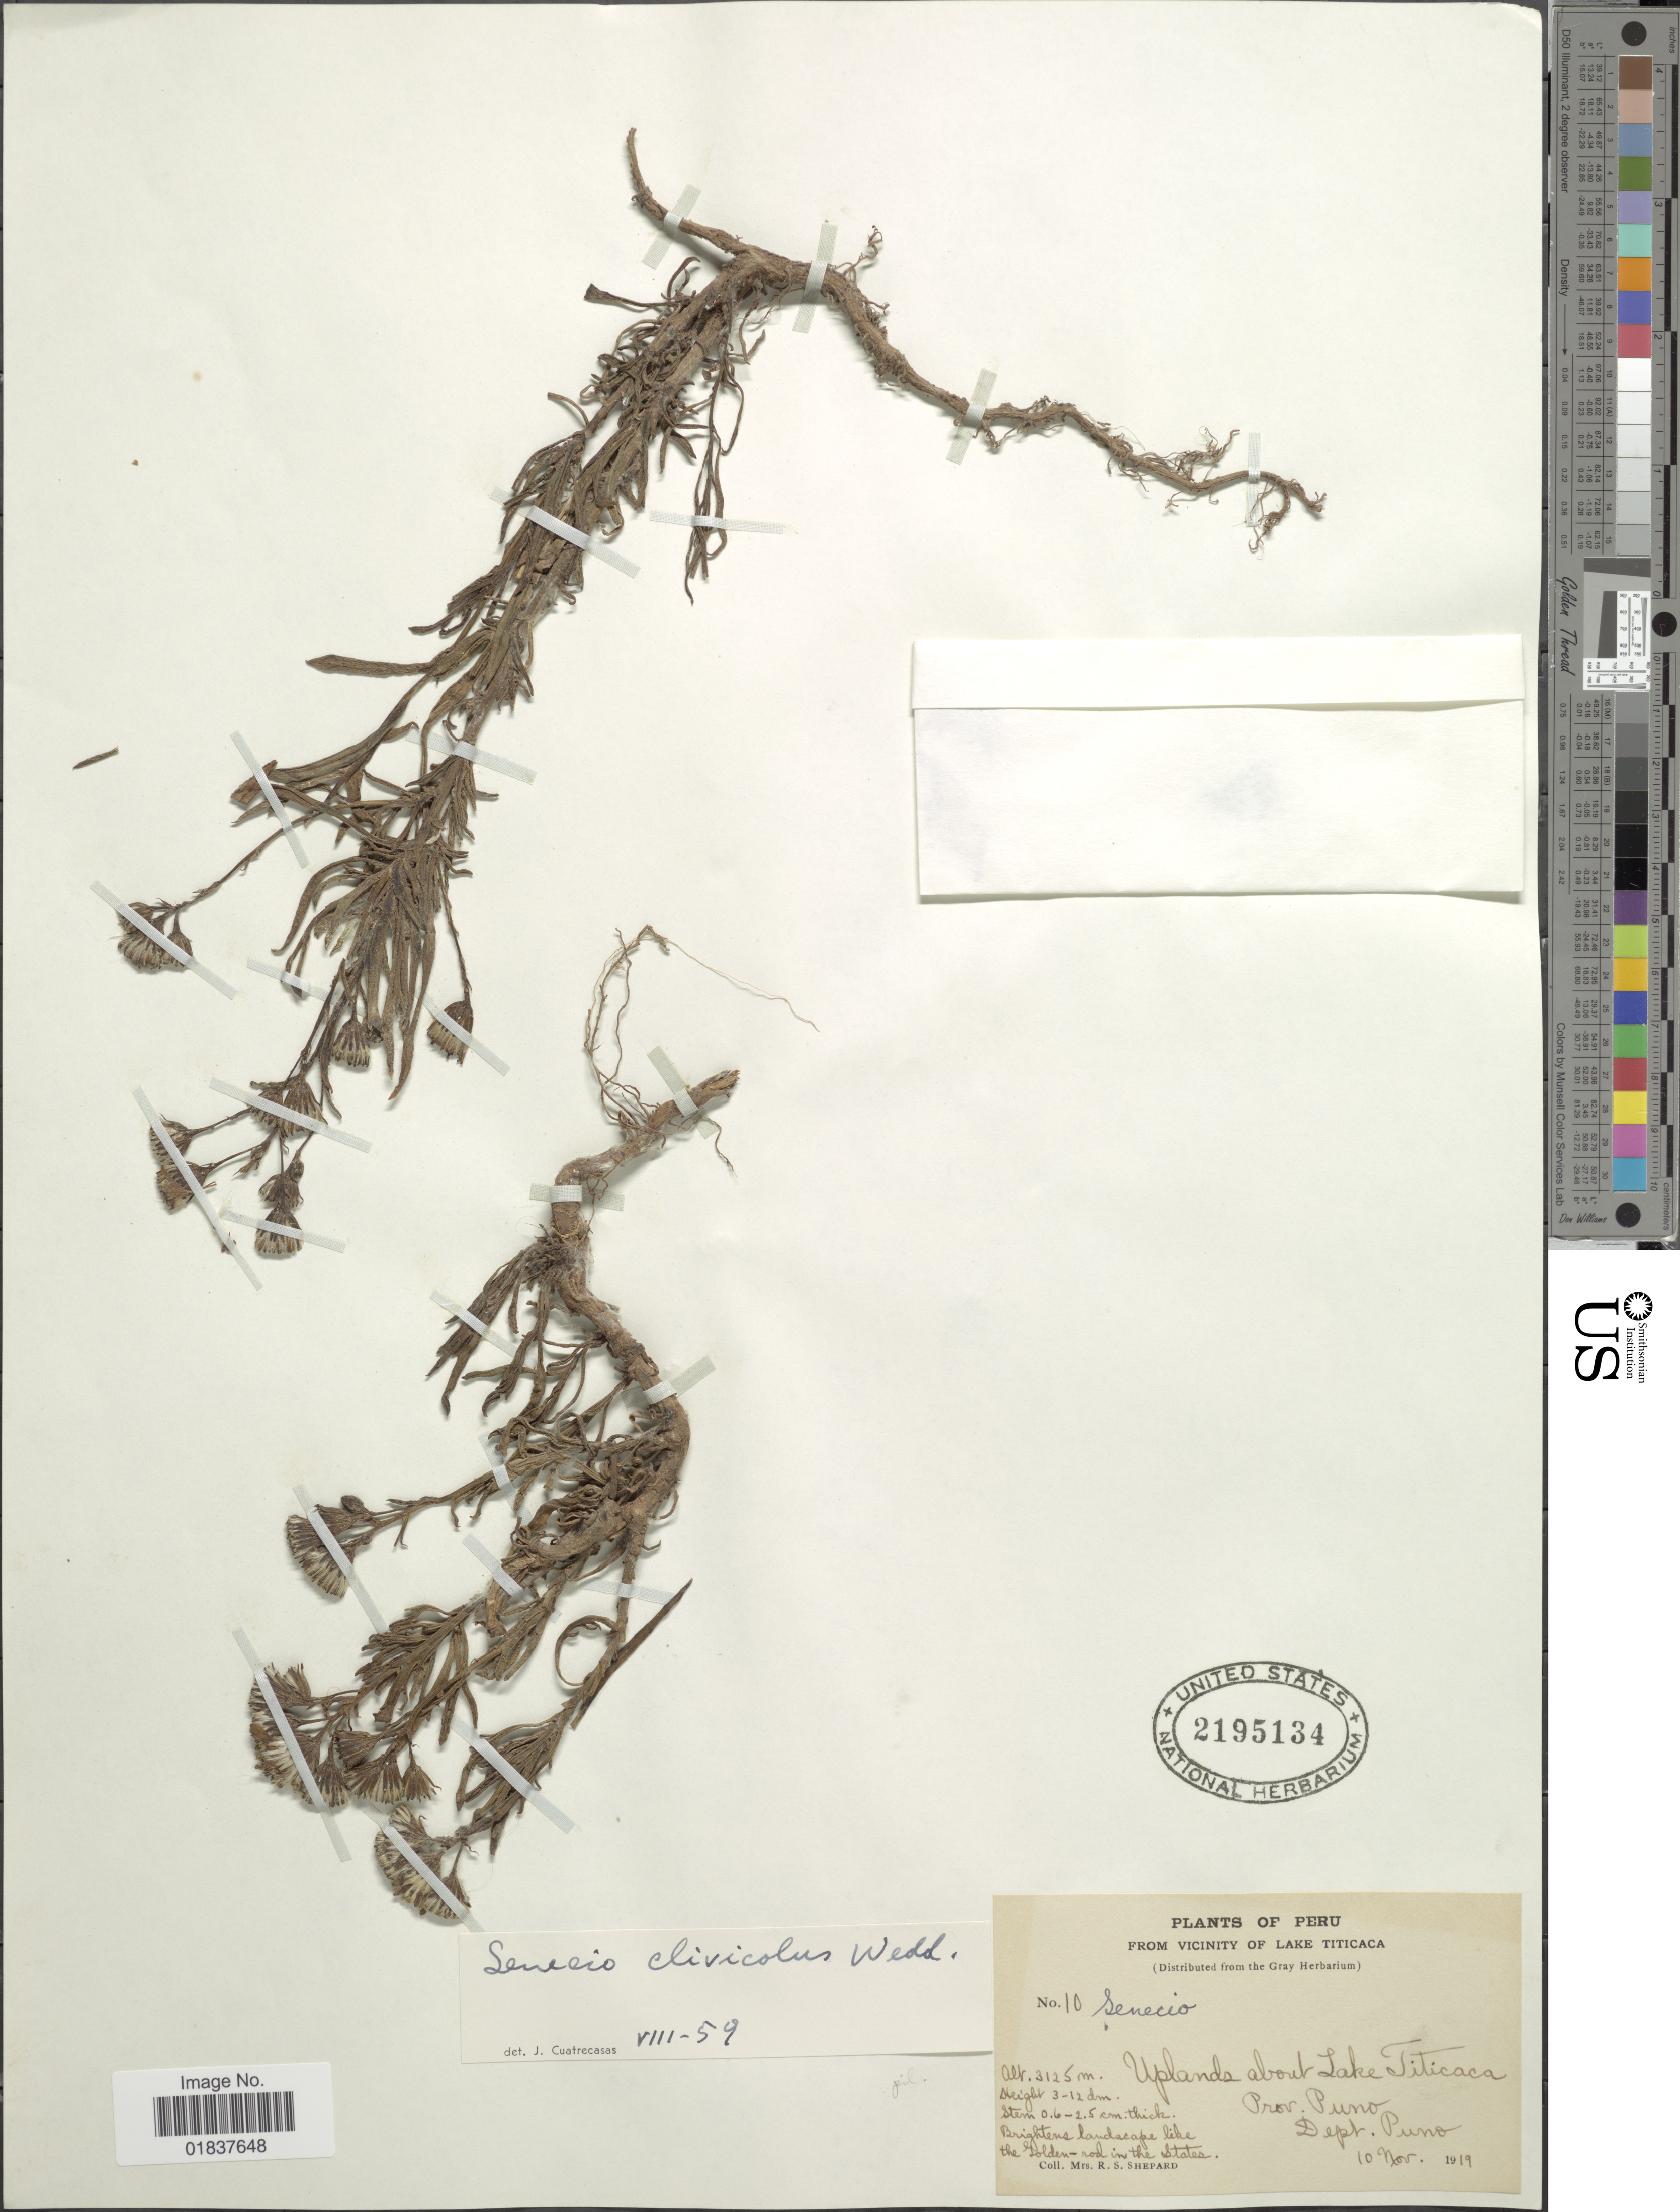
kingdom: Plantae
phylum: Tracheophyta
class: Magnoliopsida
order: Asterales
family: Asteraceae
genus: Senecio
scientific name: Senecio clivicola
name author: Wedd.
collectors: R. Shepard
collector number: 10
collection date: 1919-11-10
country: Peru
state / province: Puno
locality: Vicinity of Lake Titicaca, uplands about Lake Titicaca, Dept. Puno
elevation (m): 3125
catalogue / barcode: US 2195134